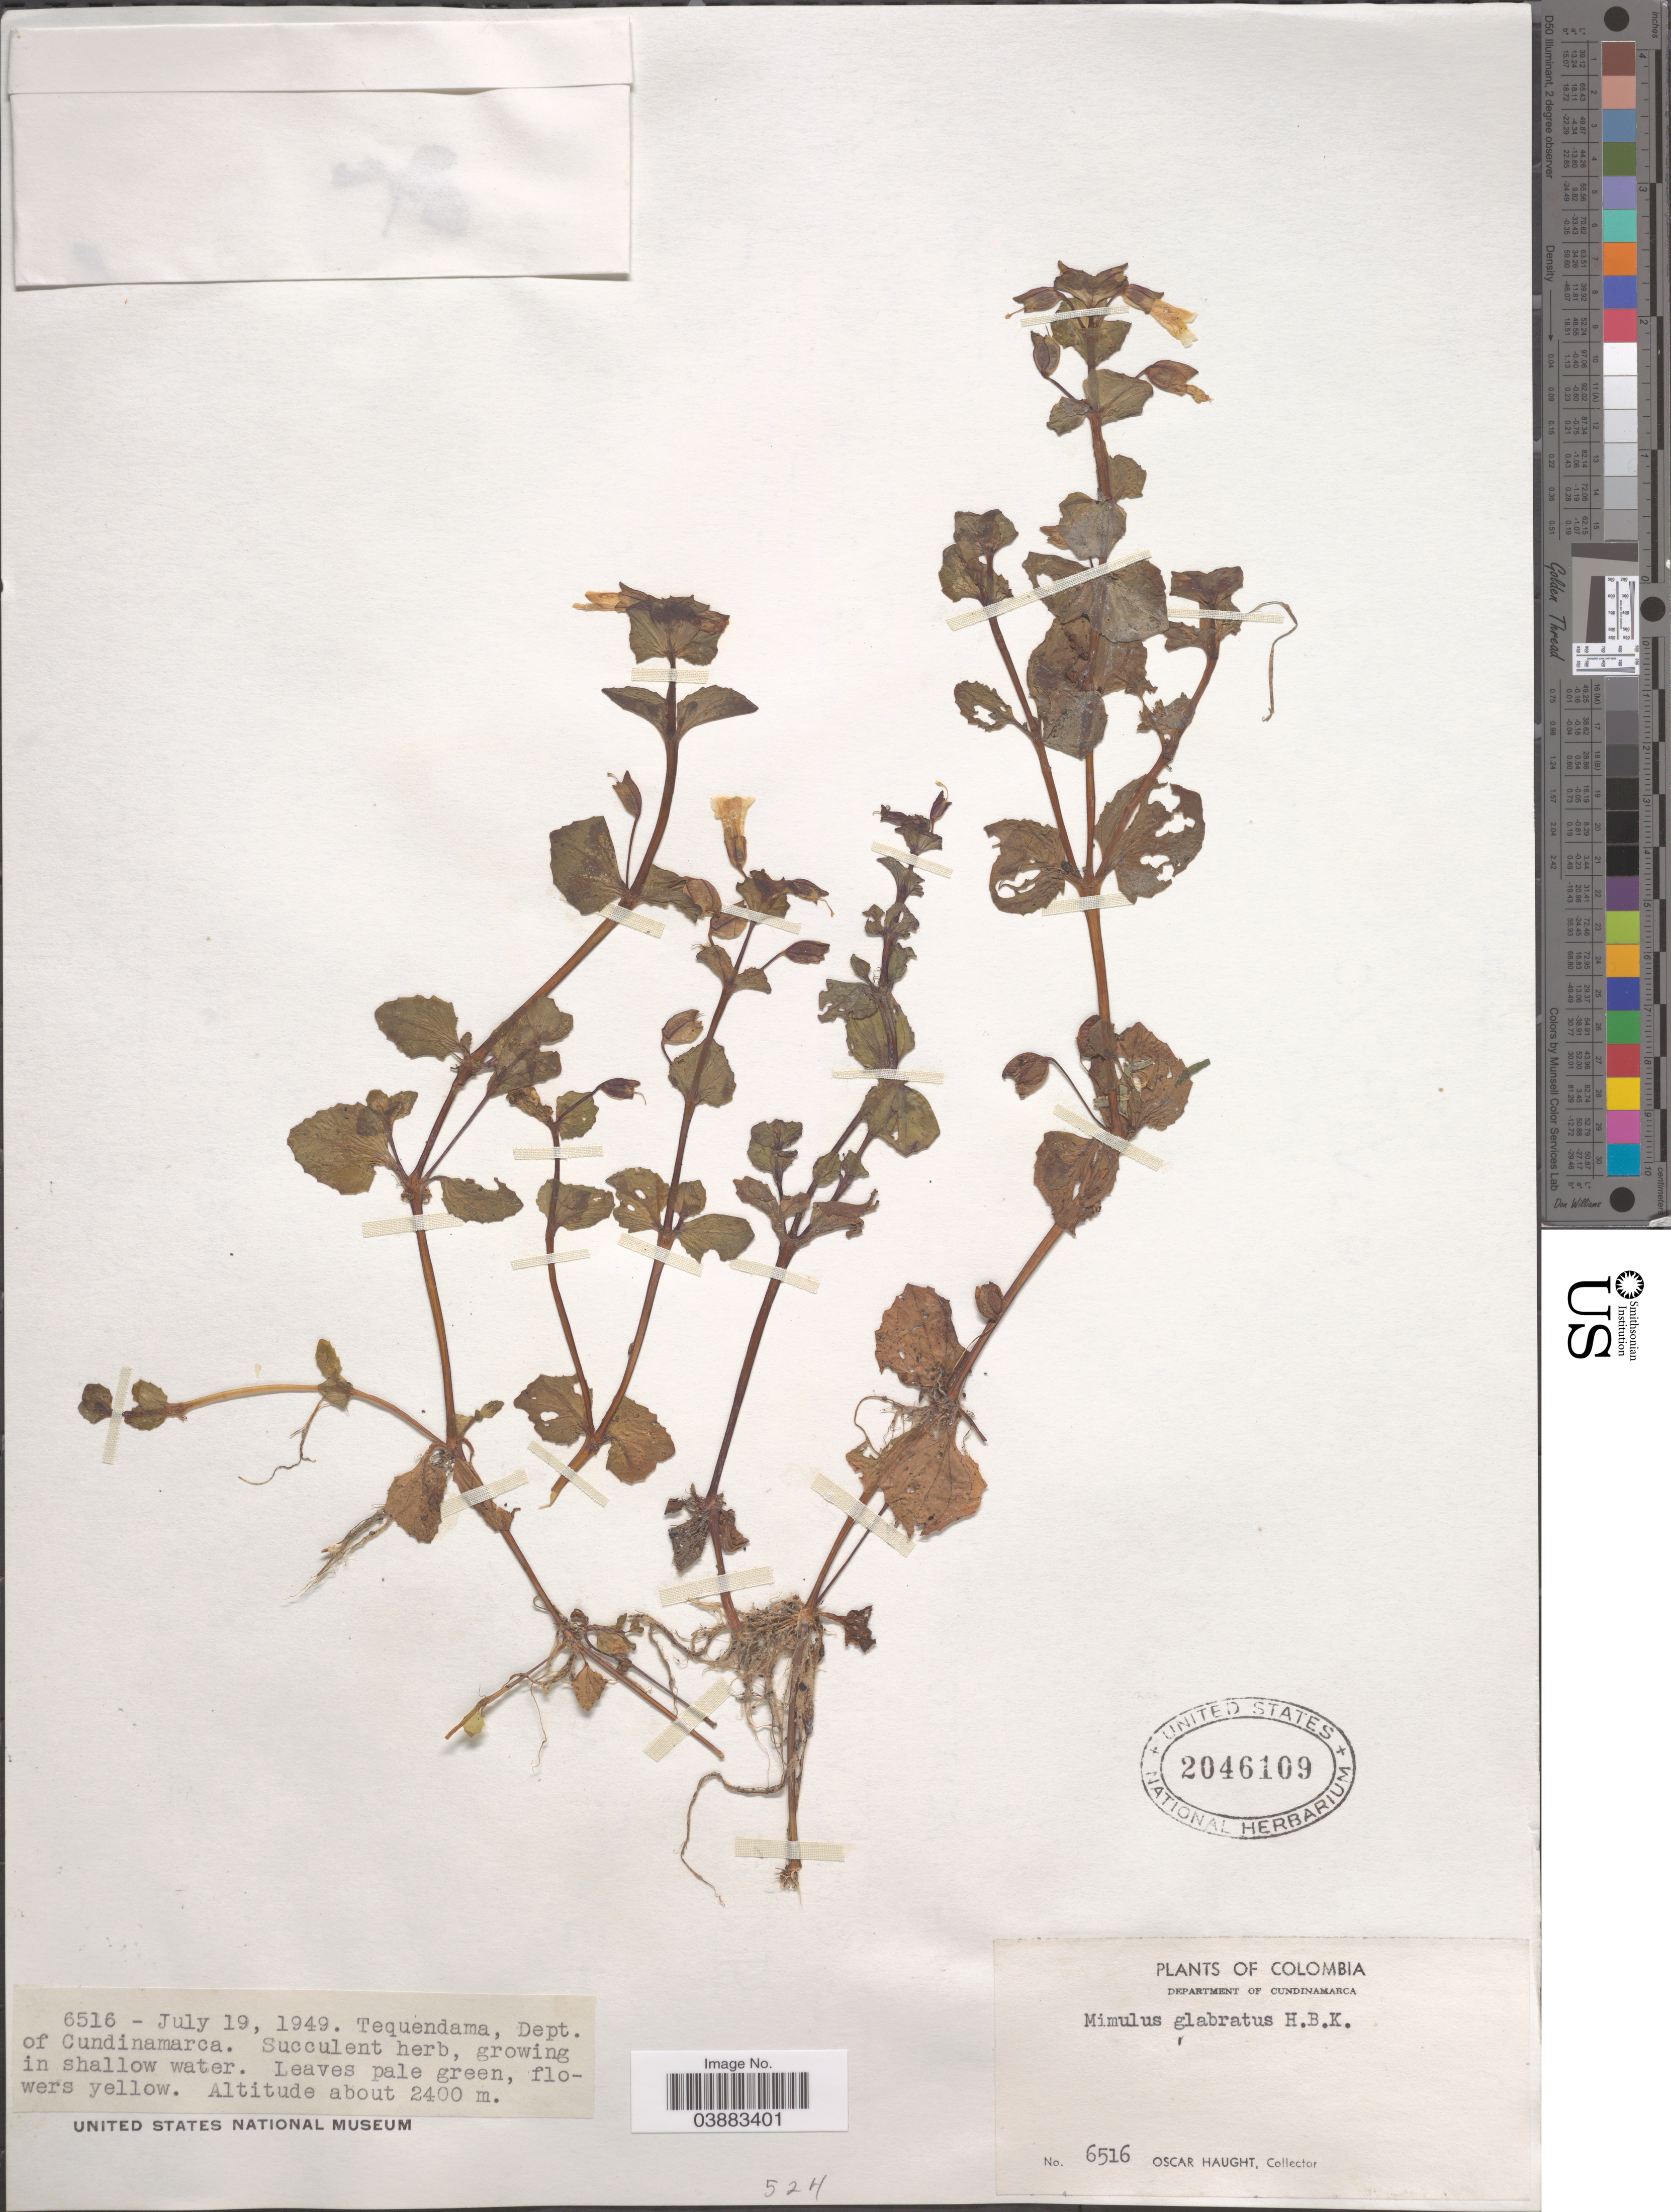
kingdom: Plantae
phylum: Tracheophyta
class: Magnoliopsida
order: Lamiales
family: Phrymaceae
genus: Mimulus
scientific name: Mimulus glabratus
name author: Kunth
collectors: O. L. Haught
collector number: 6516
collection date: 1949-07-19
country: Colombia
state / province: Cundinamarca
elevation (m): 2400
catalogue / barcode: US 2046109